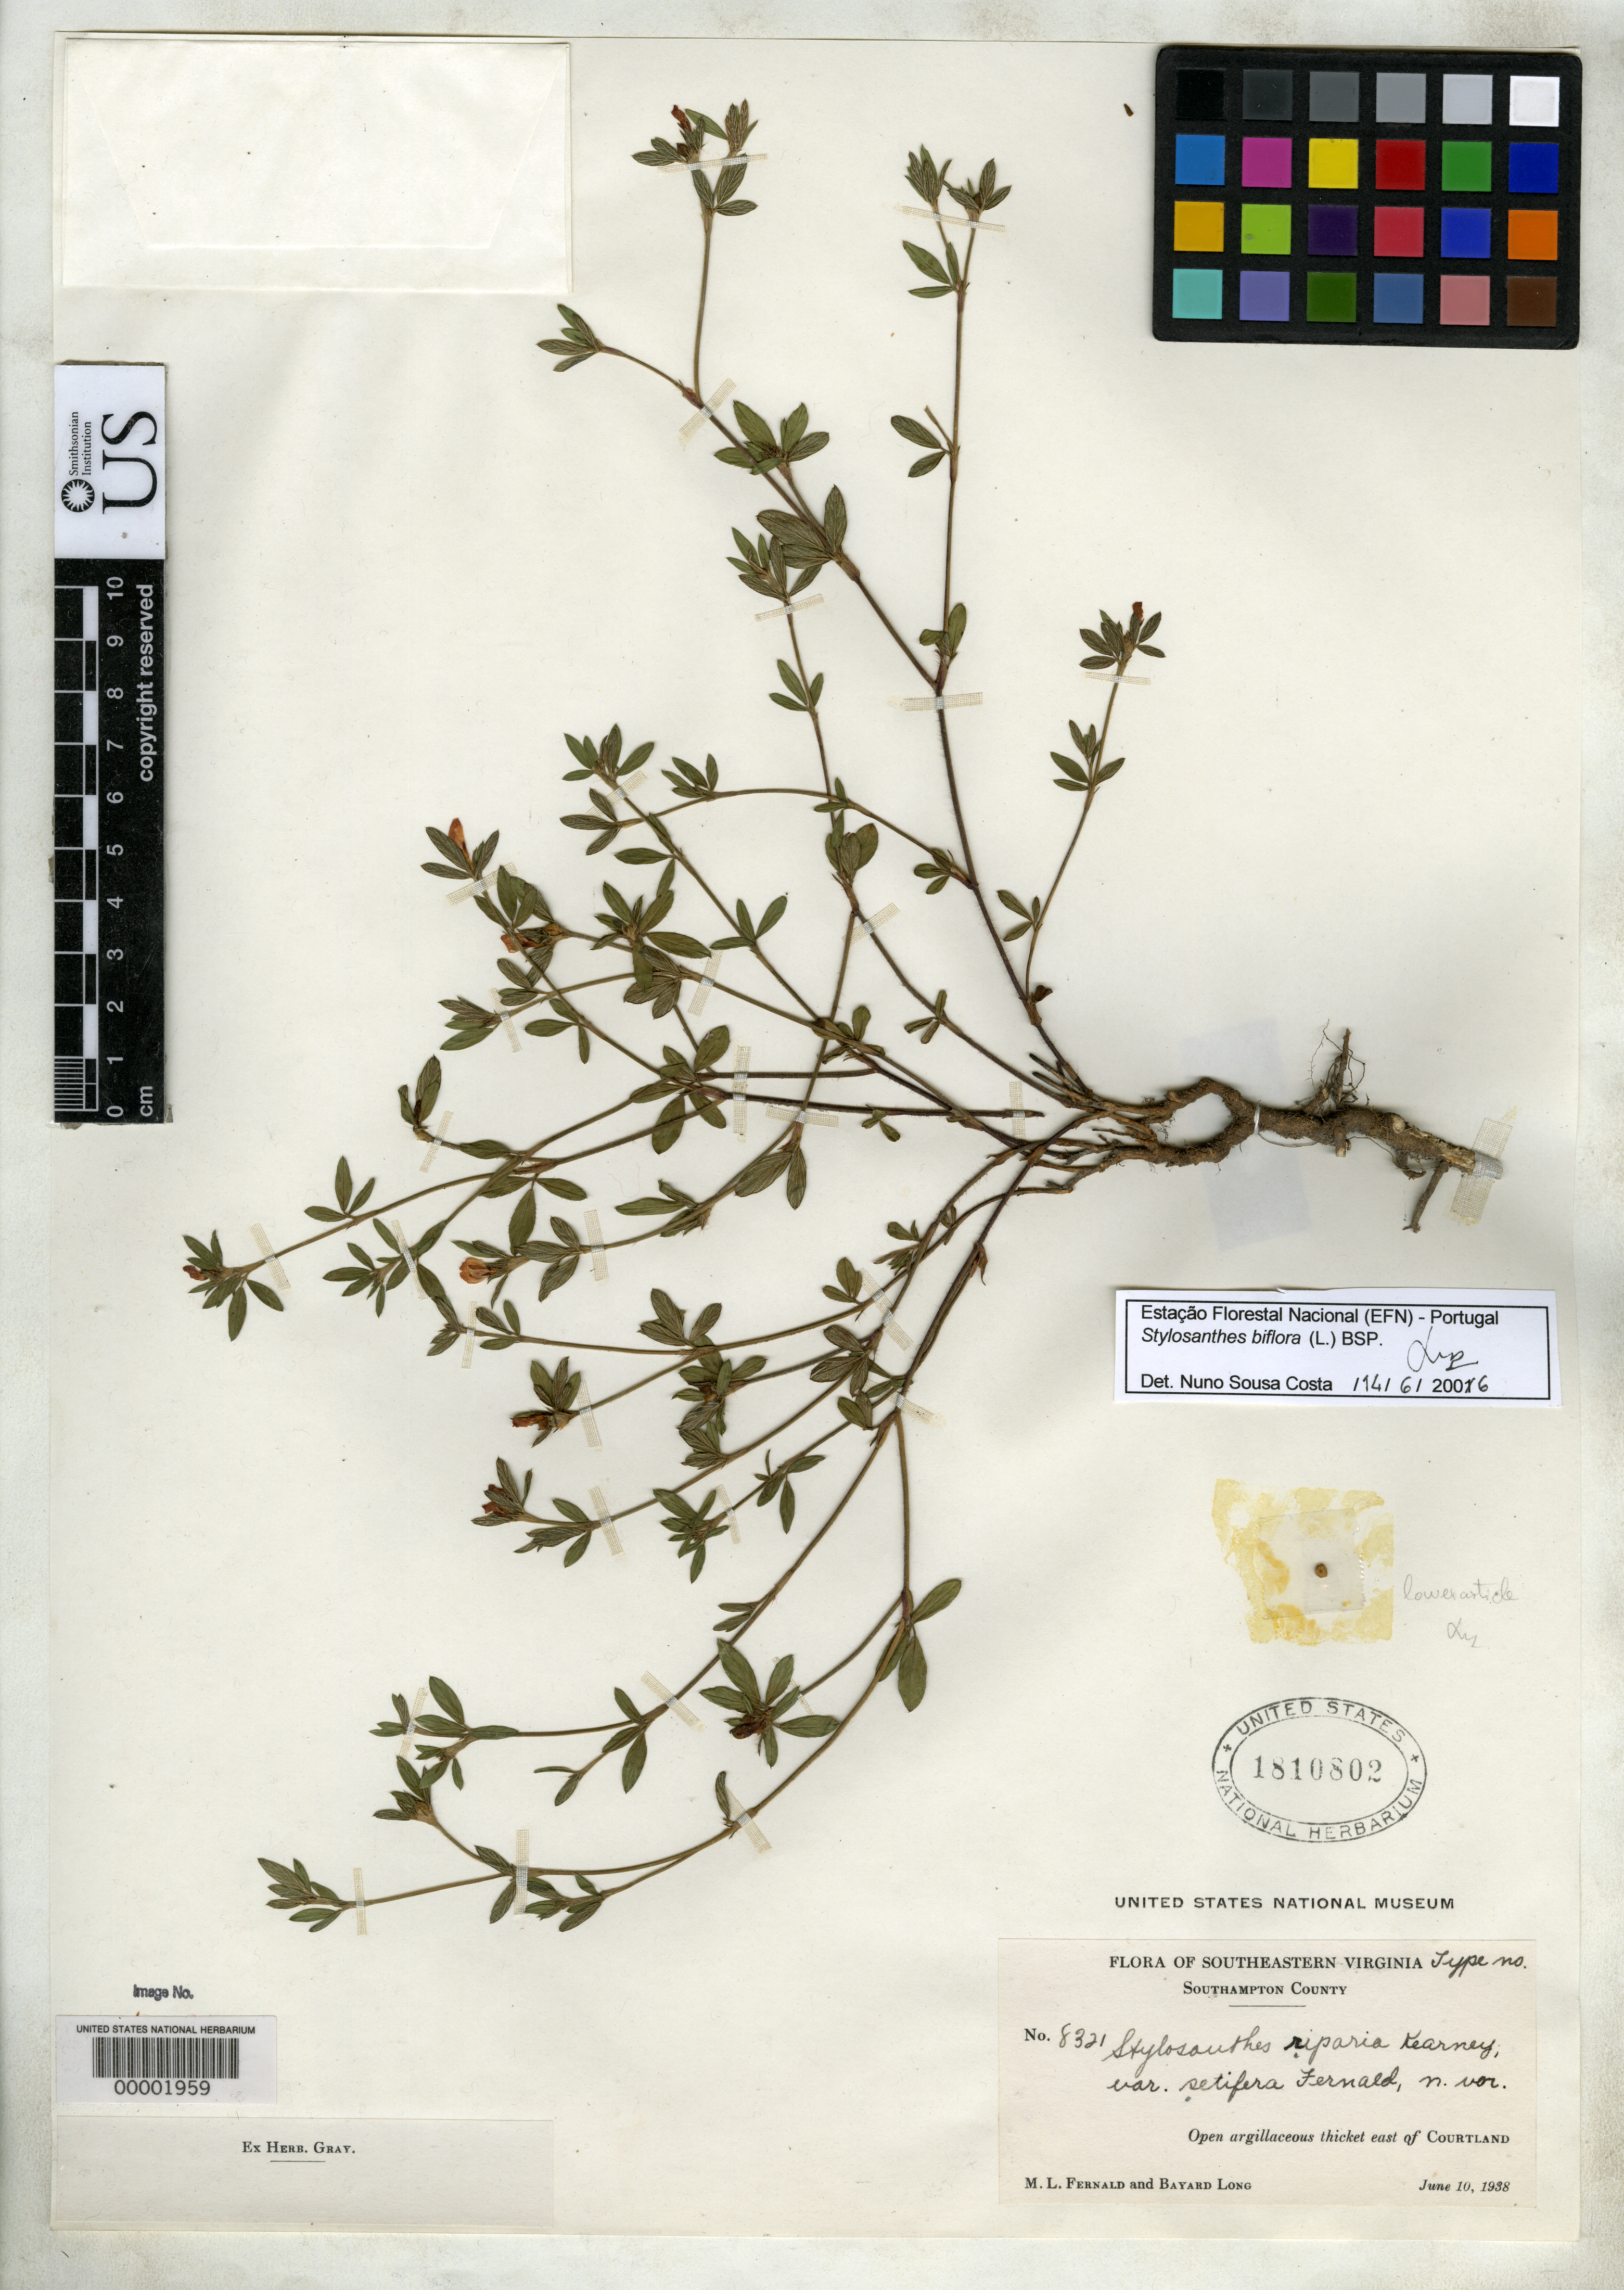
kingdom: Plantae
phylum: Tracheophyta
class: Magnoliopsida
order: Fabales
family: Fabaceae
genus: Stylosanthes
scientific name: Stylosanthes riparia var. setifera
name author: Fernald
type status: Isotype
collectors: M. L. Fernald & B. H. Long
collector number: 8321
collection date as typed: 10 Jun 1938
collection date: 1938-06-10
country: United States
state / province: Virginia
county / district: Southampton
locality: East of Courtland.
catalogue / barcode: US 1810802